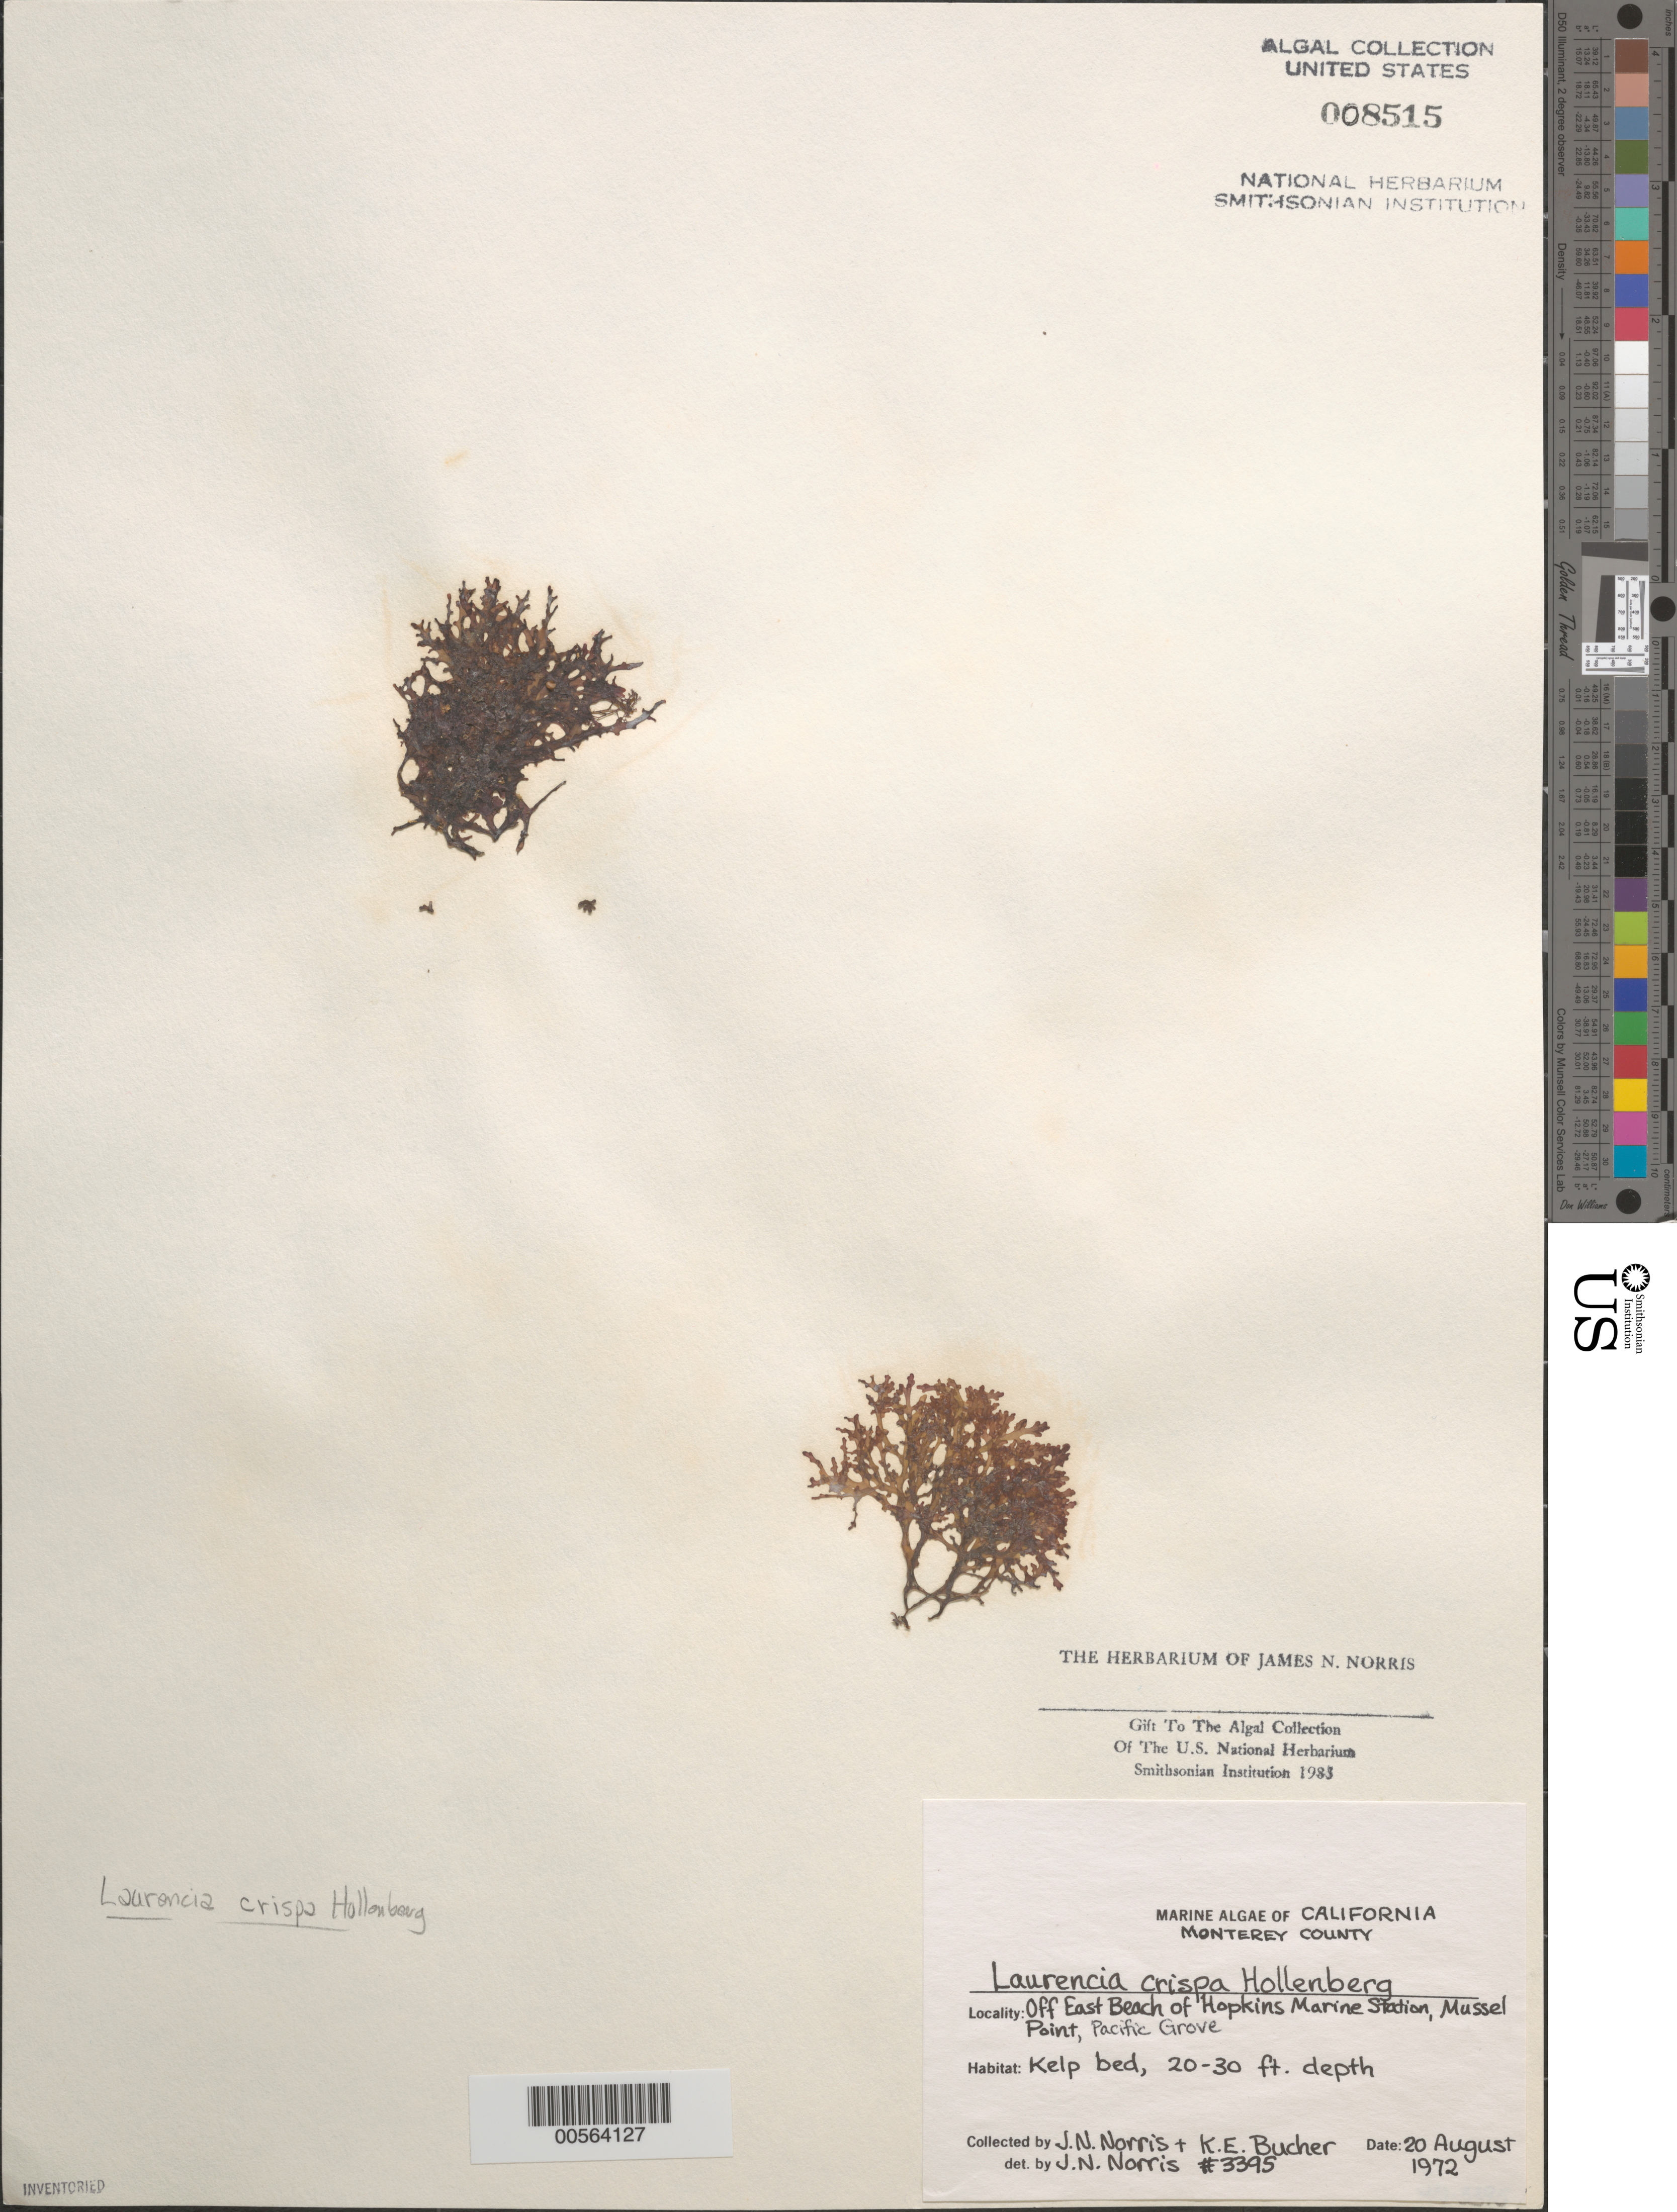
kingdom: Plantae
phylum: Rhodophyta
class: Florideophyceae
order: Ceramiales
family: Rhodomelaceae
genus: Osmundea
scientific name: Osmundea crispa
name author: (Hollenb.) K.W. Nam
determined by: Algae name updating Project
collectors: J. N. Norris & K. E. Bucher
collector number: JN-3395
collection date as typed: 20 Aug 1972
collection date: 1972-08-20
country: United States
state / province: California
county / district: Monterey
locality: Pacific Grove, off East Beach of Hopkins Marine Station, Mussel Point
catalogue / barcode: US 8515